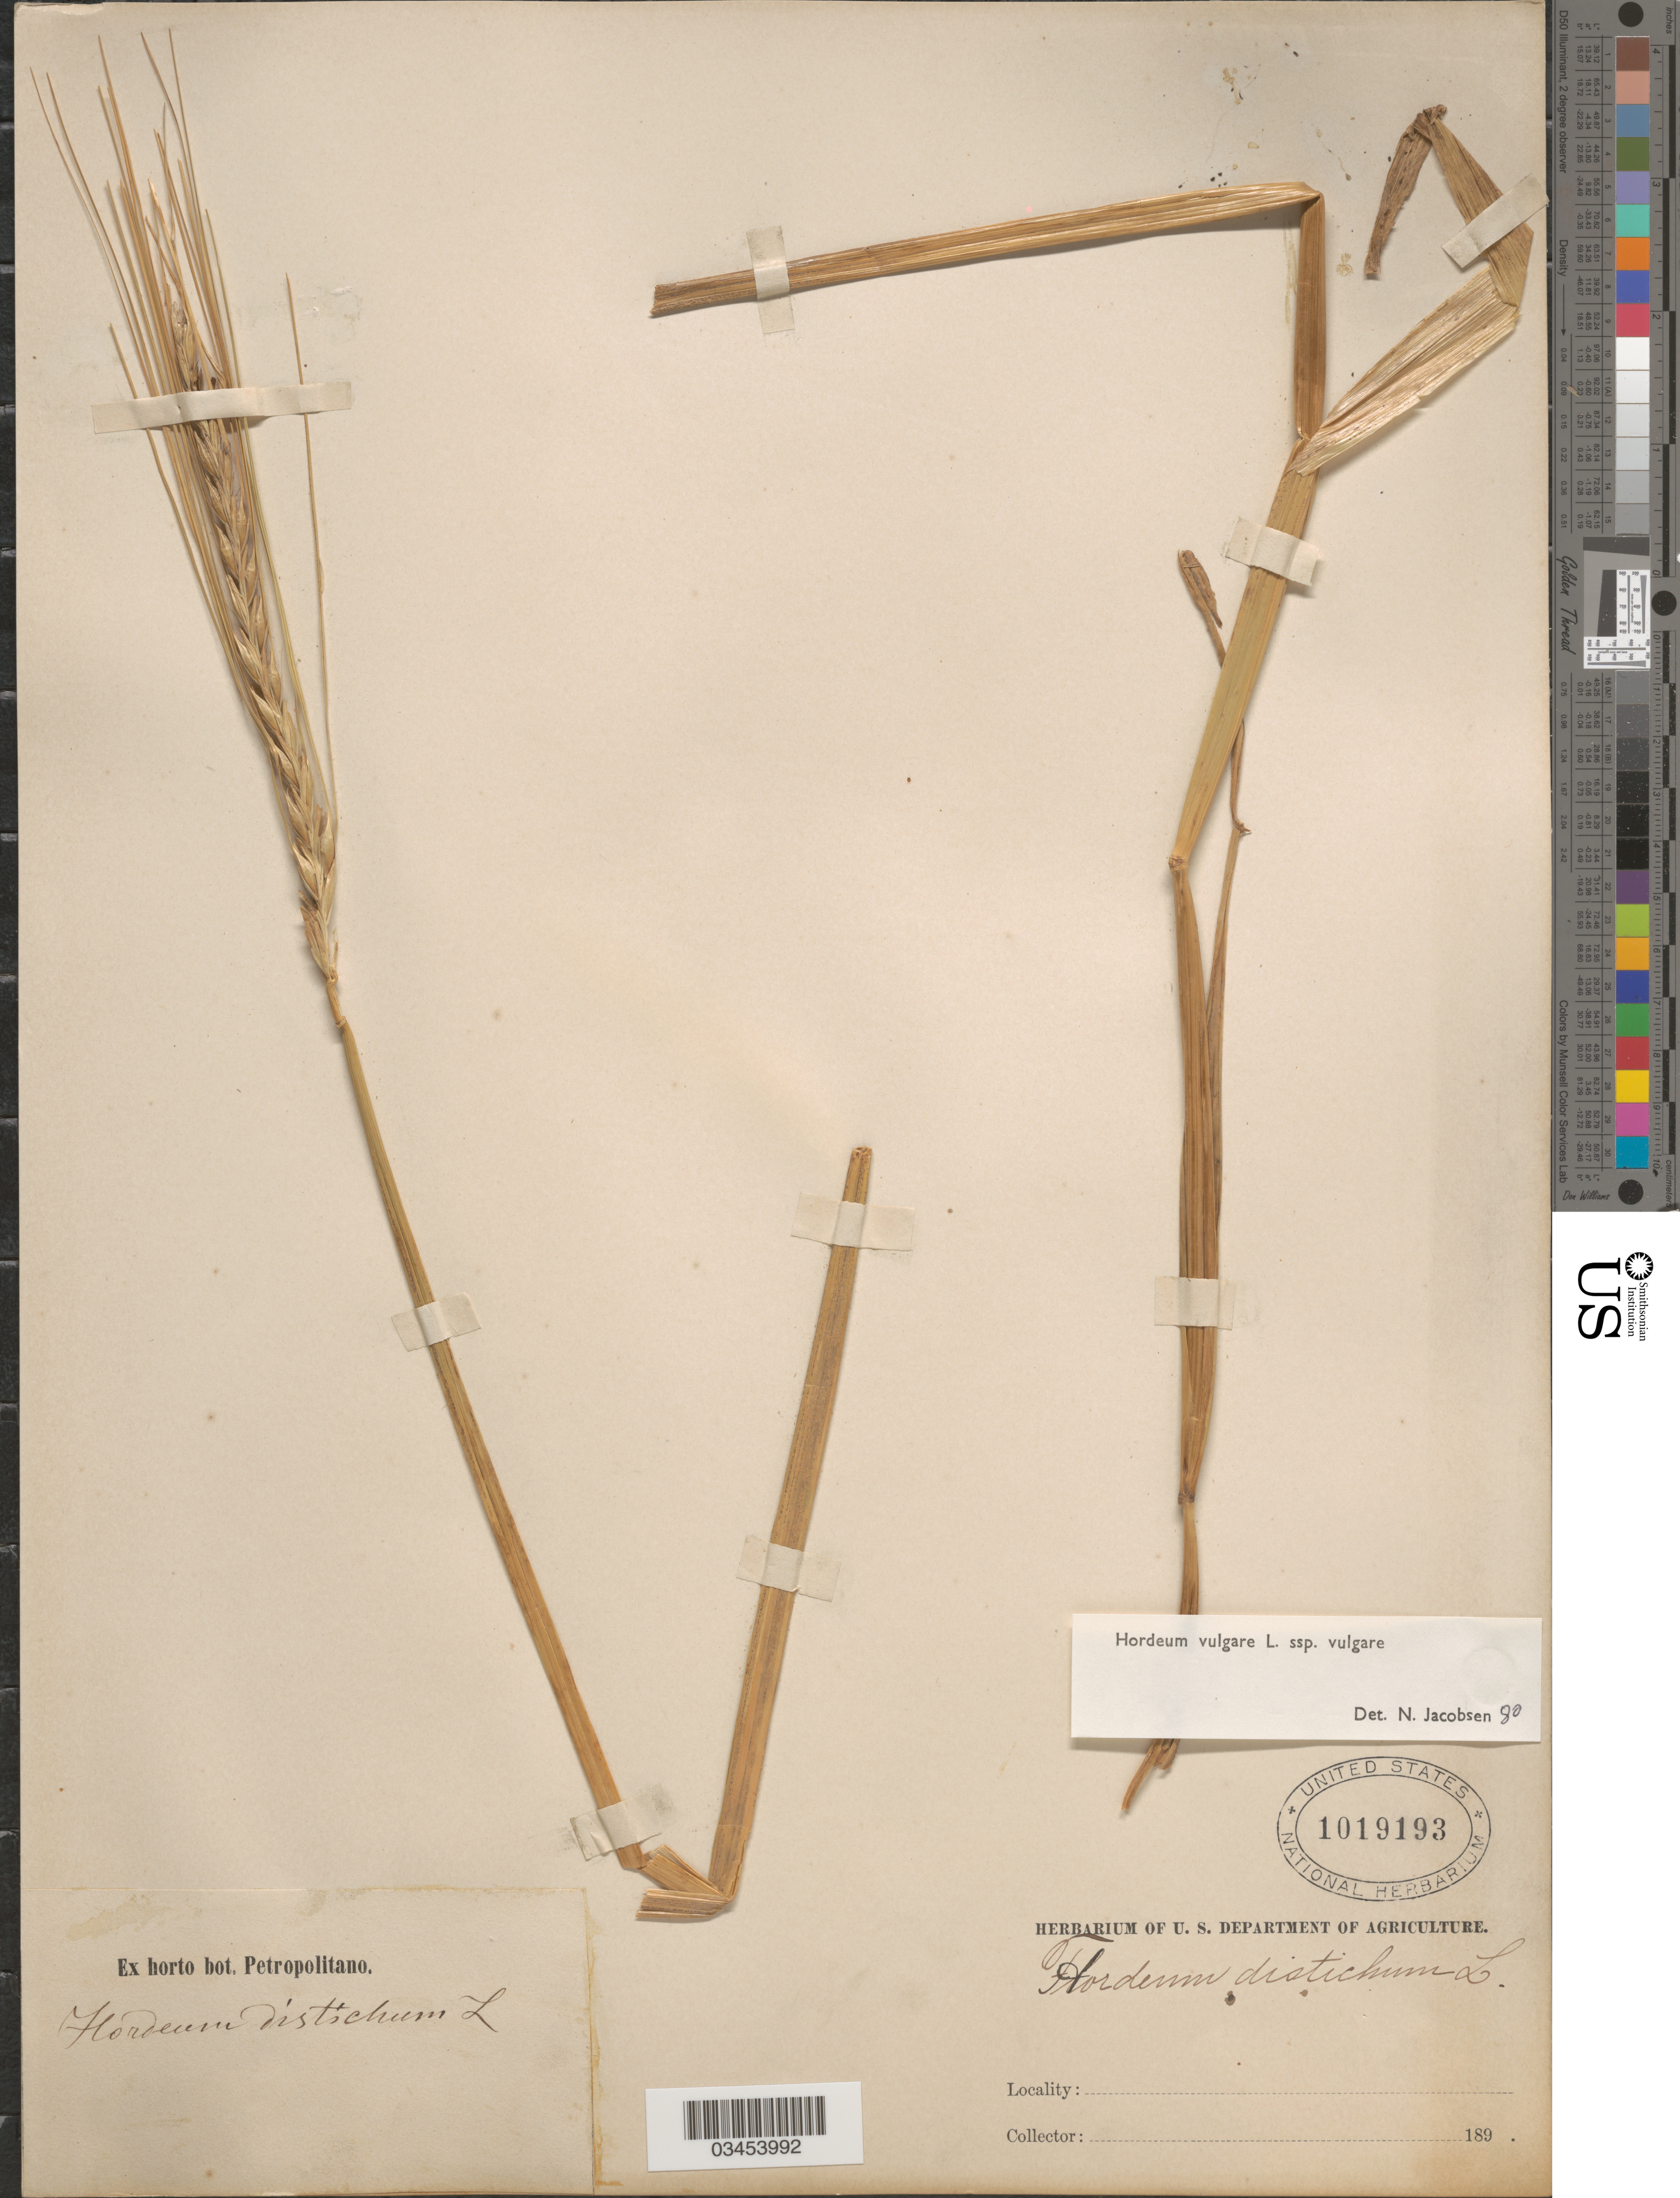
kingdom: Plantae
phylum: Tracheophyta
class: Liliopsida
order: Poales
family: Poaceae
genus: Hordeum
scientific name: Hordeum vulgare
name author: L.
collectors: ex Horto Bot. Petropolitano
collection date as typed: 189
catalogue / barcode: US 1019193